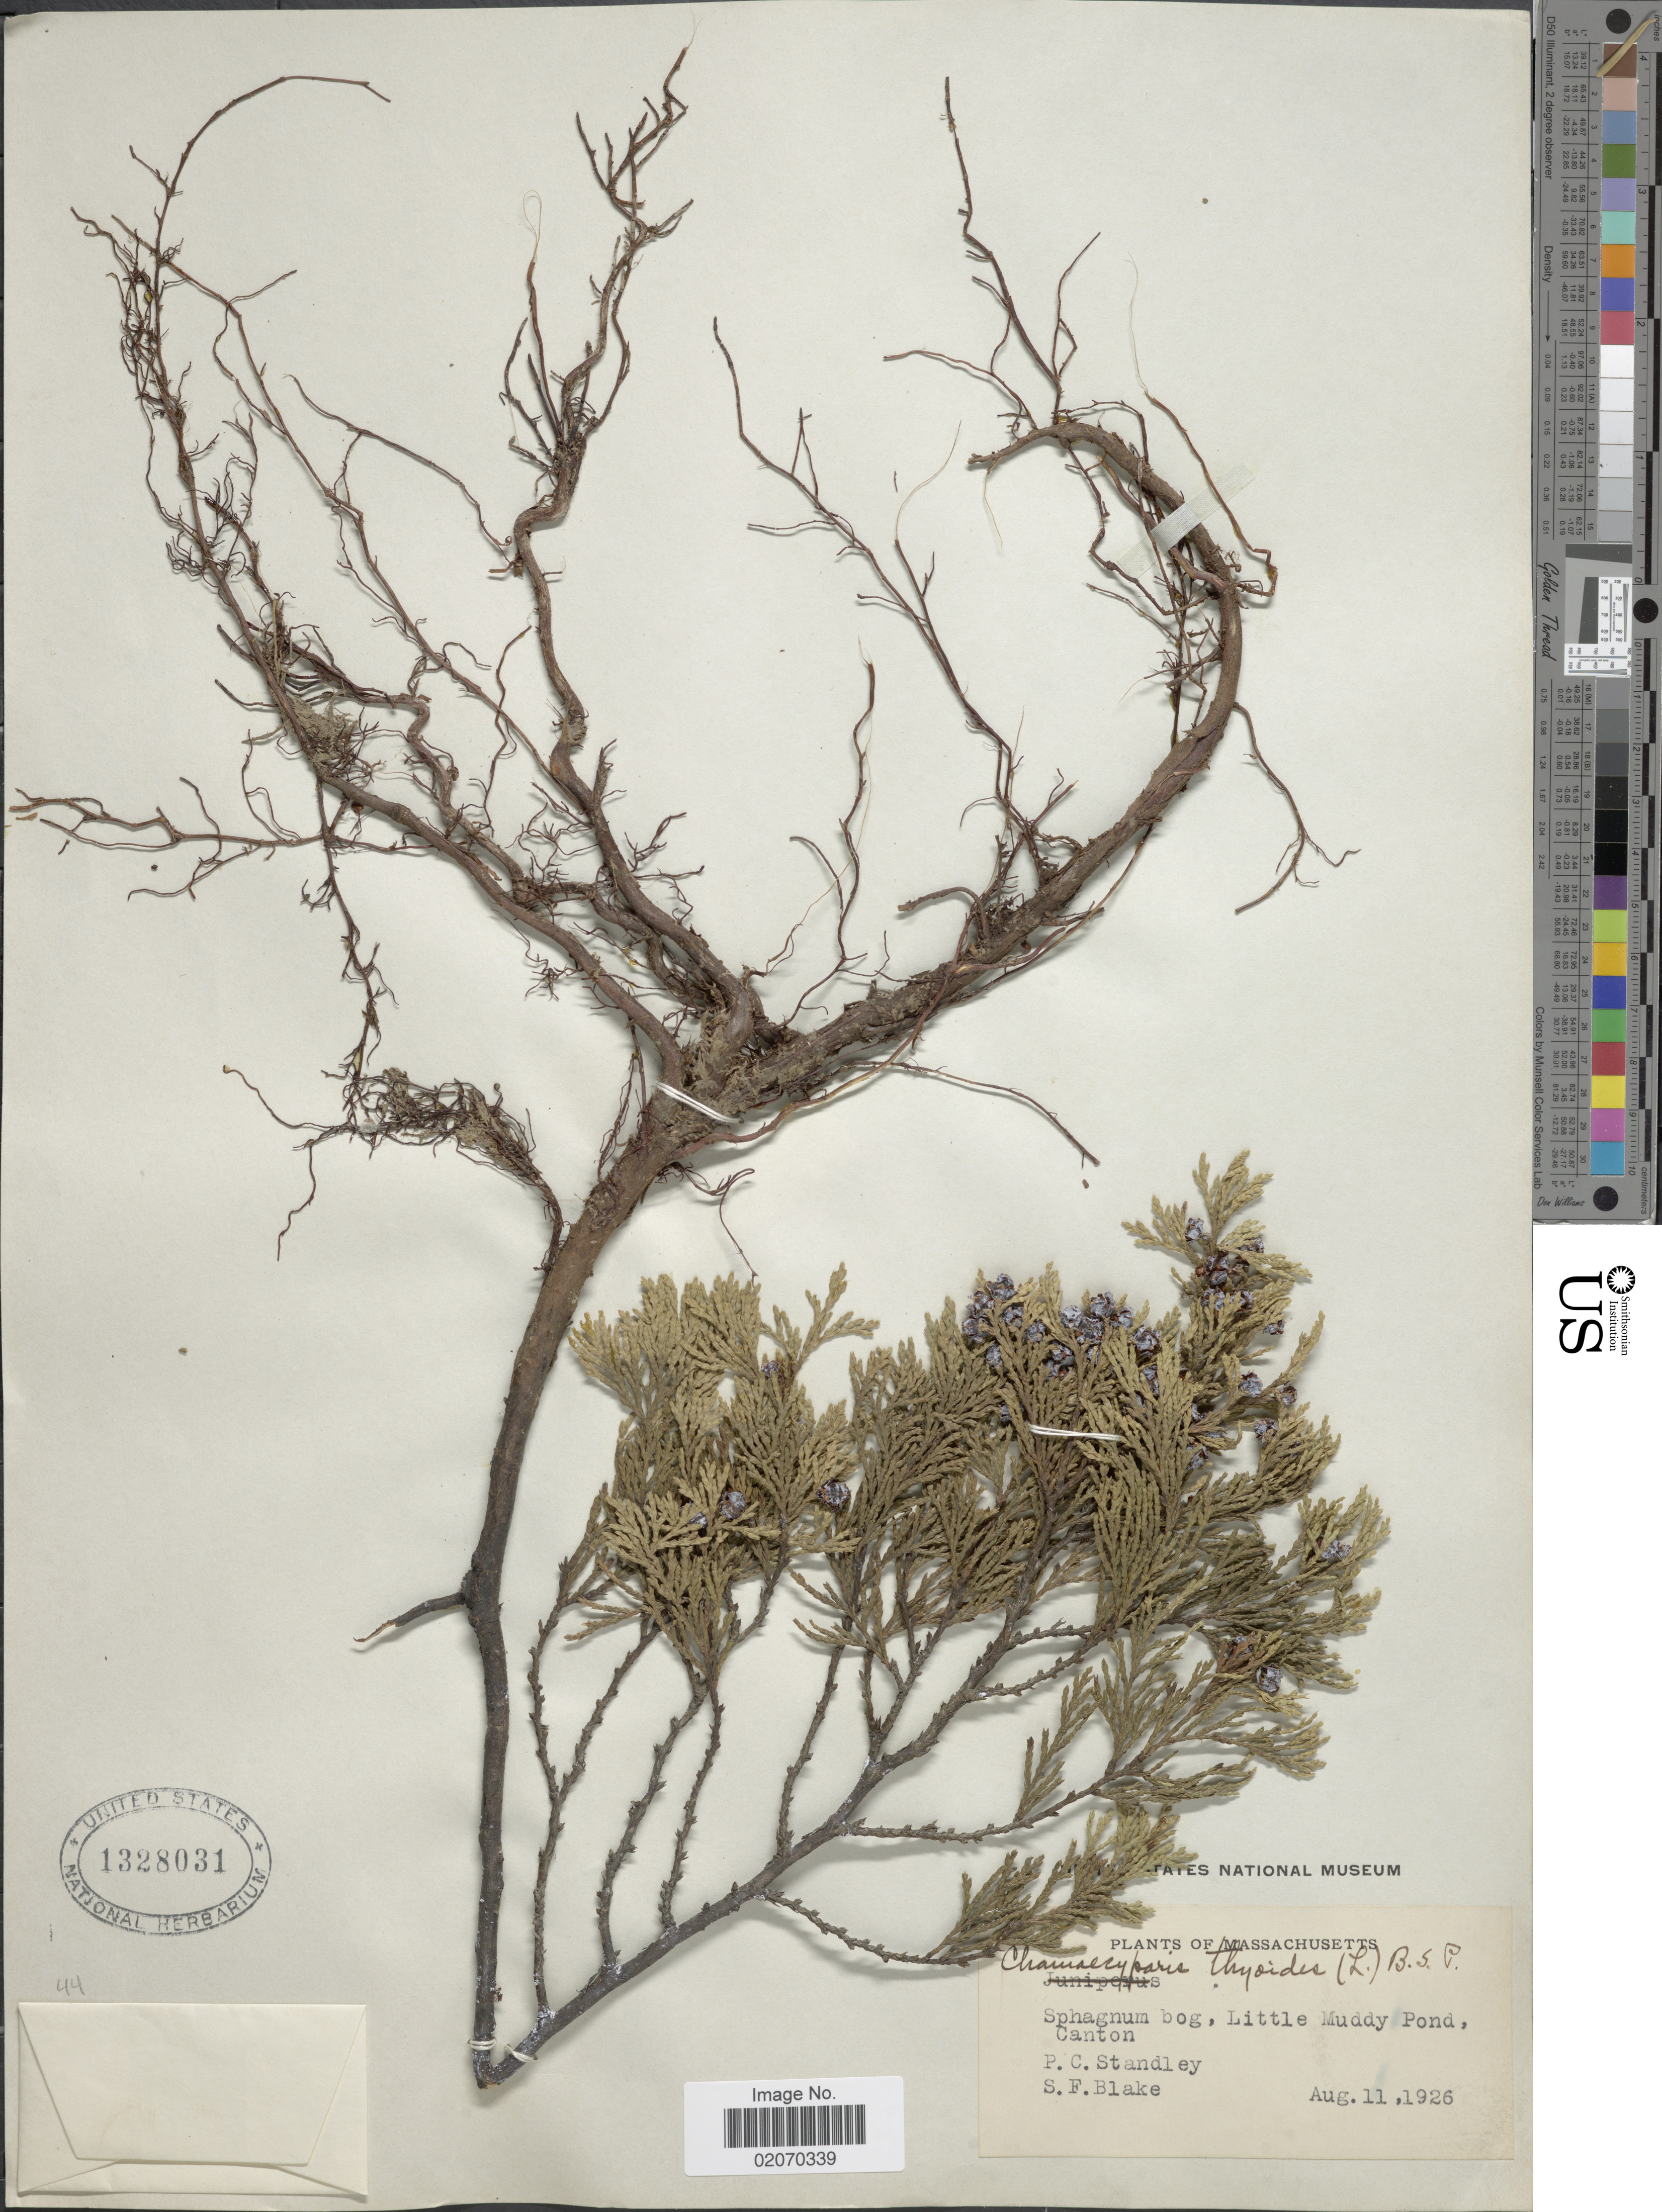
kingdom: Plantae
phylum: Tracheophyta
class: Pinopsida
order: Pinales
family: Cupressaceae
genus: Chamaecyparis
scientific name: Chamaecyparis thyoides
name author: (L.) Britton, Stearns & Poggenb.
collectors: P. C. Standley & S. Blake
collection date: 1926-08-11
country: United States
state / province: Massachusetts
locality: Little Muddy Pond, Canton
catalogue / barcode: US 1328031